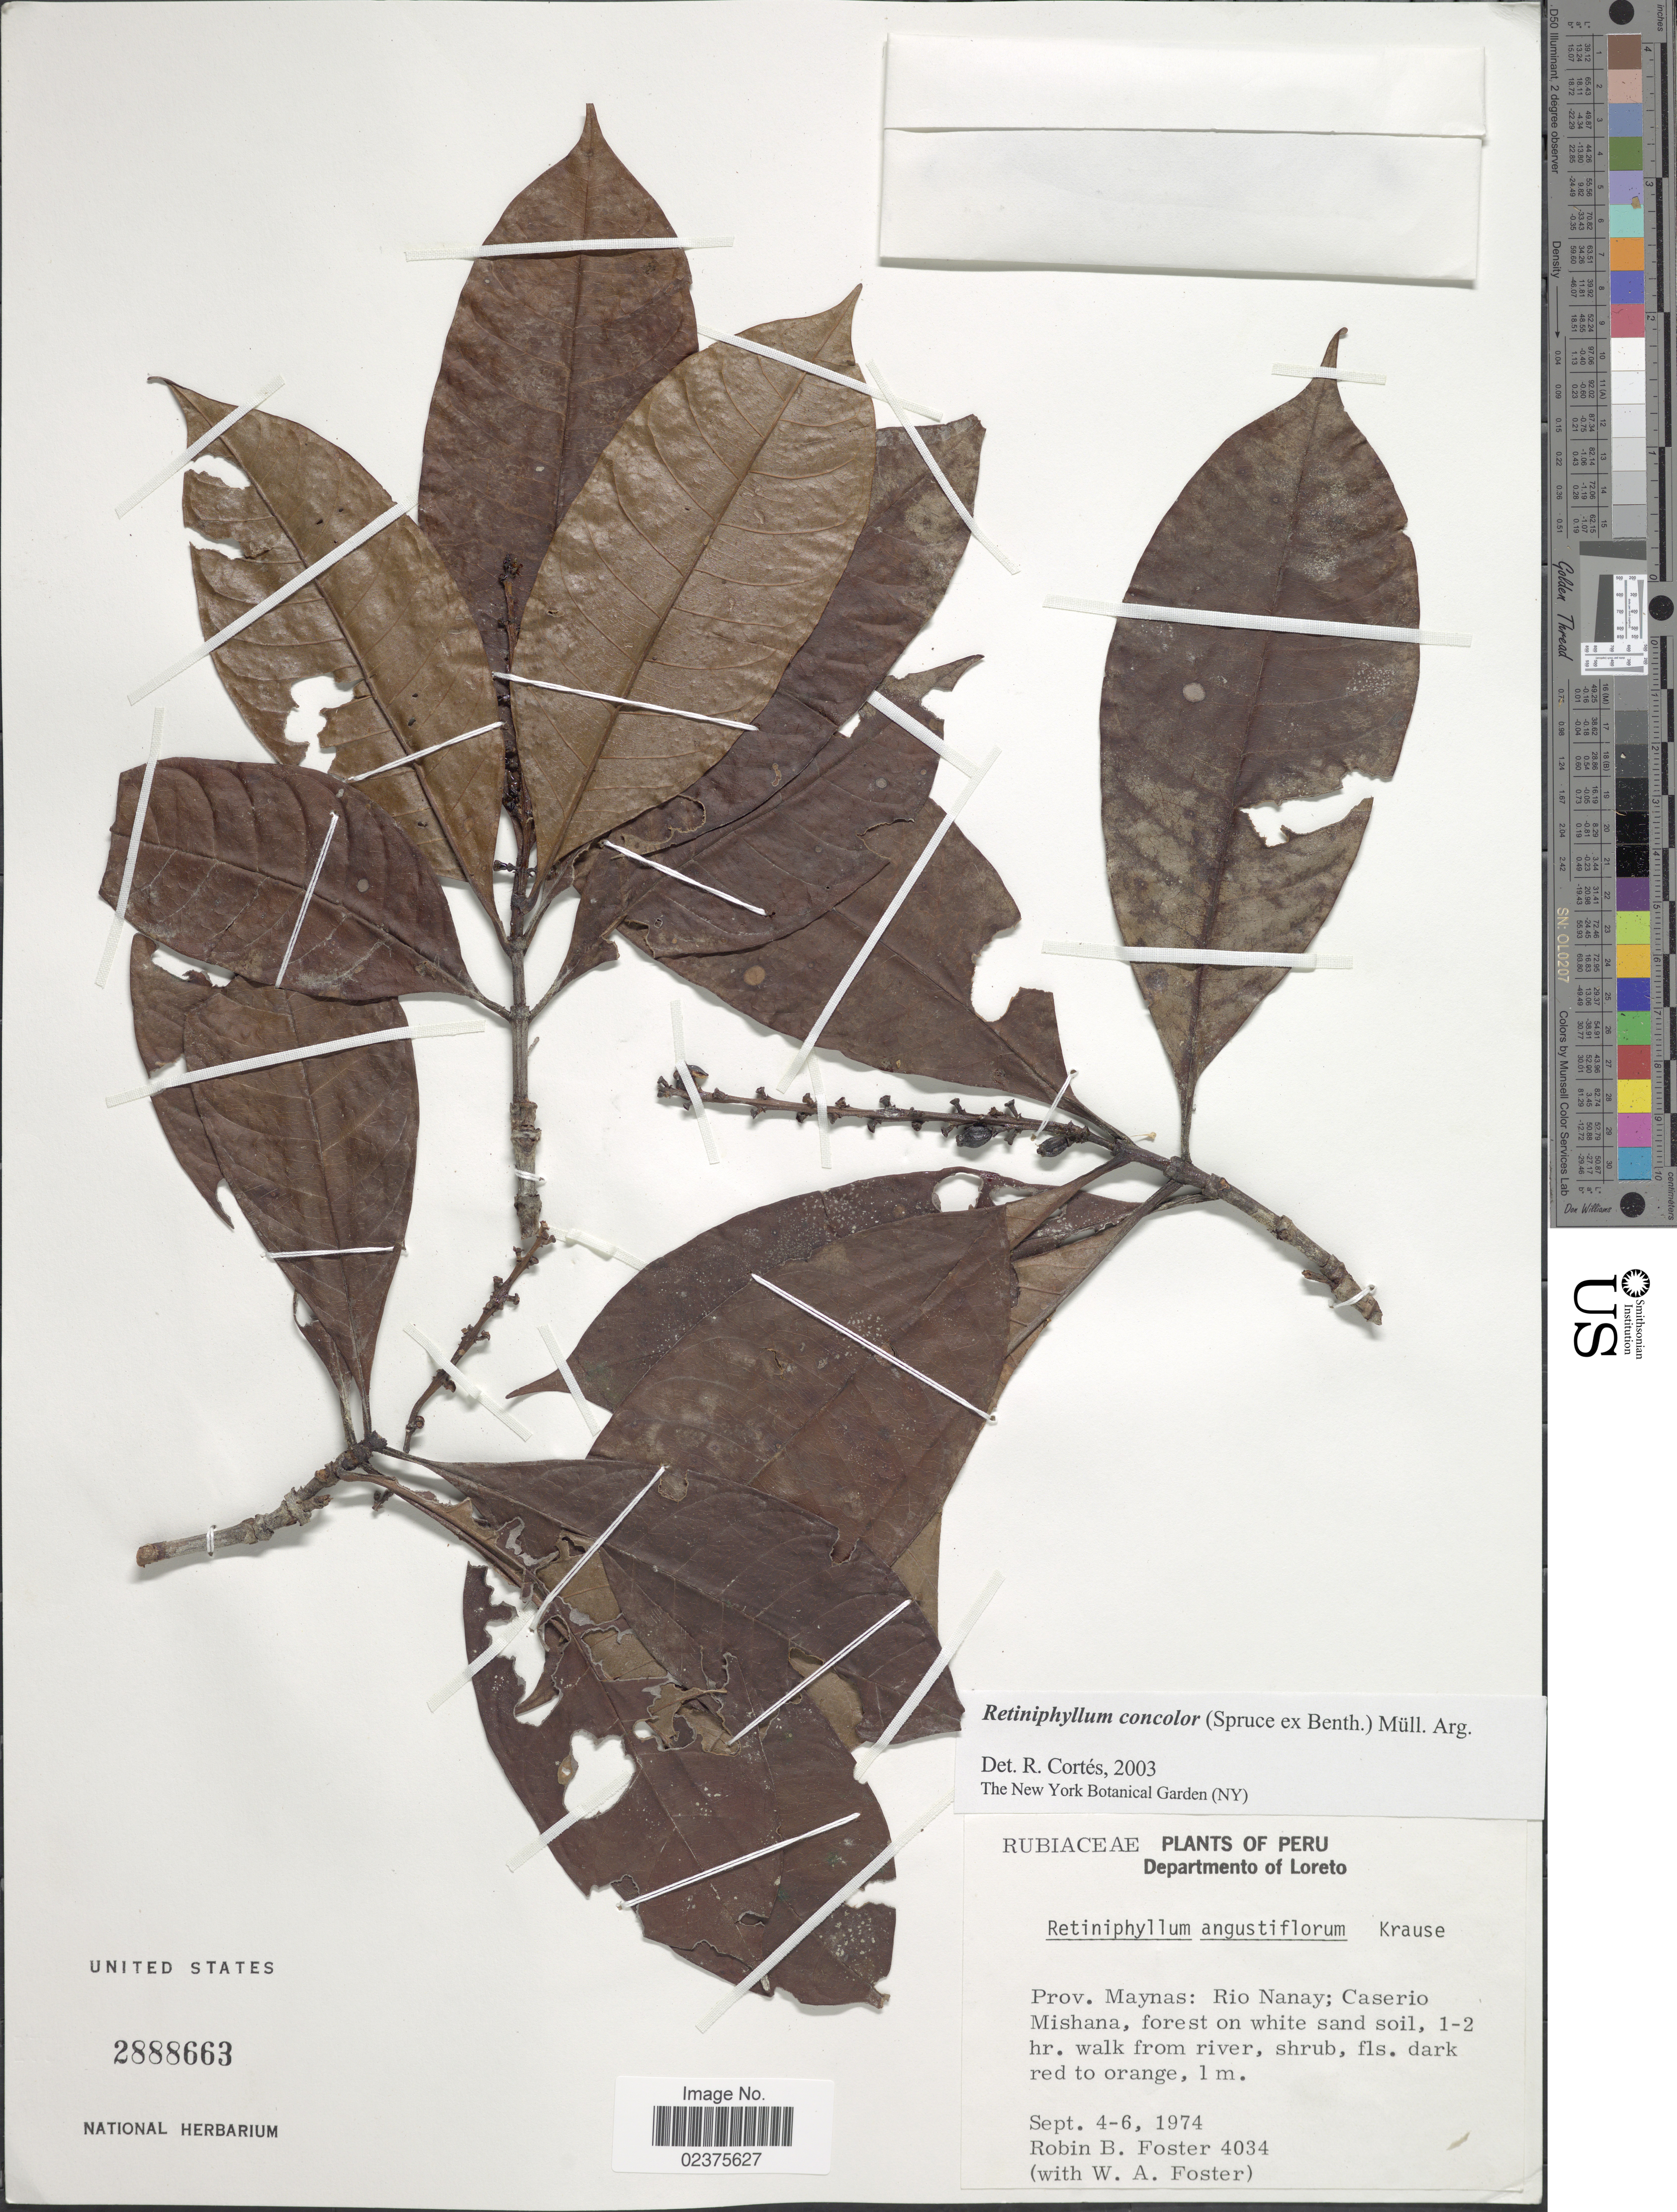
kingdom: Plantae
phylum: Tracheophyta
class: Magnoliopsida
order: Gentianales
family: Rubiaceae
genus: Retiniphyllum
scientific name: Retiniphyllum concolor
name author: (Spruce ex Benth.) Müll. Arg.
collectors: R. B. Foster & W. Foster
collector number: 4034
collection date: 1974-09-04/1974-09-06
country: Peru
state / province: Loreto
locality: Departamento of Loreto, Prov. Maynas: Rio Nanay; Caserio Mishana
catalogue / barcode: US 2888663